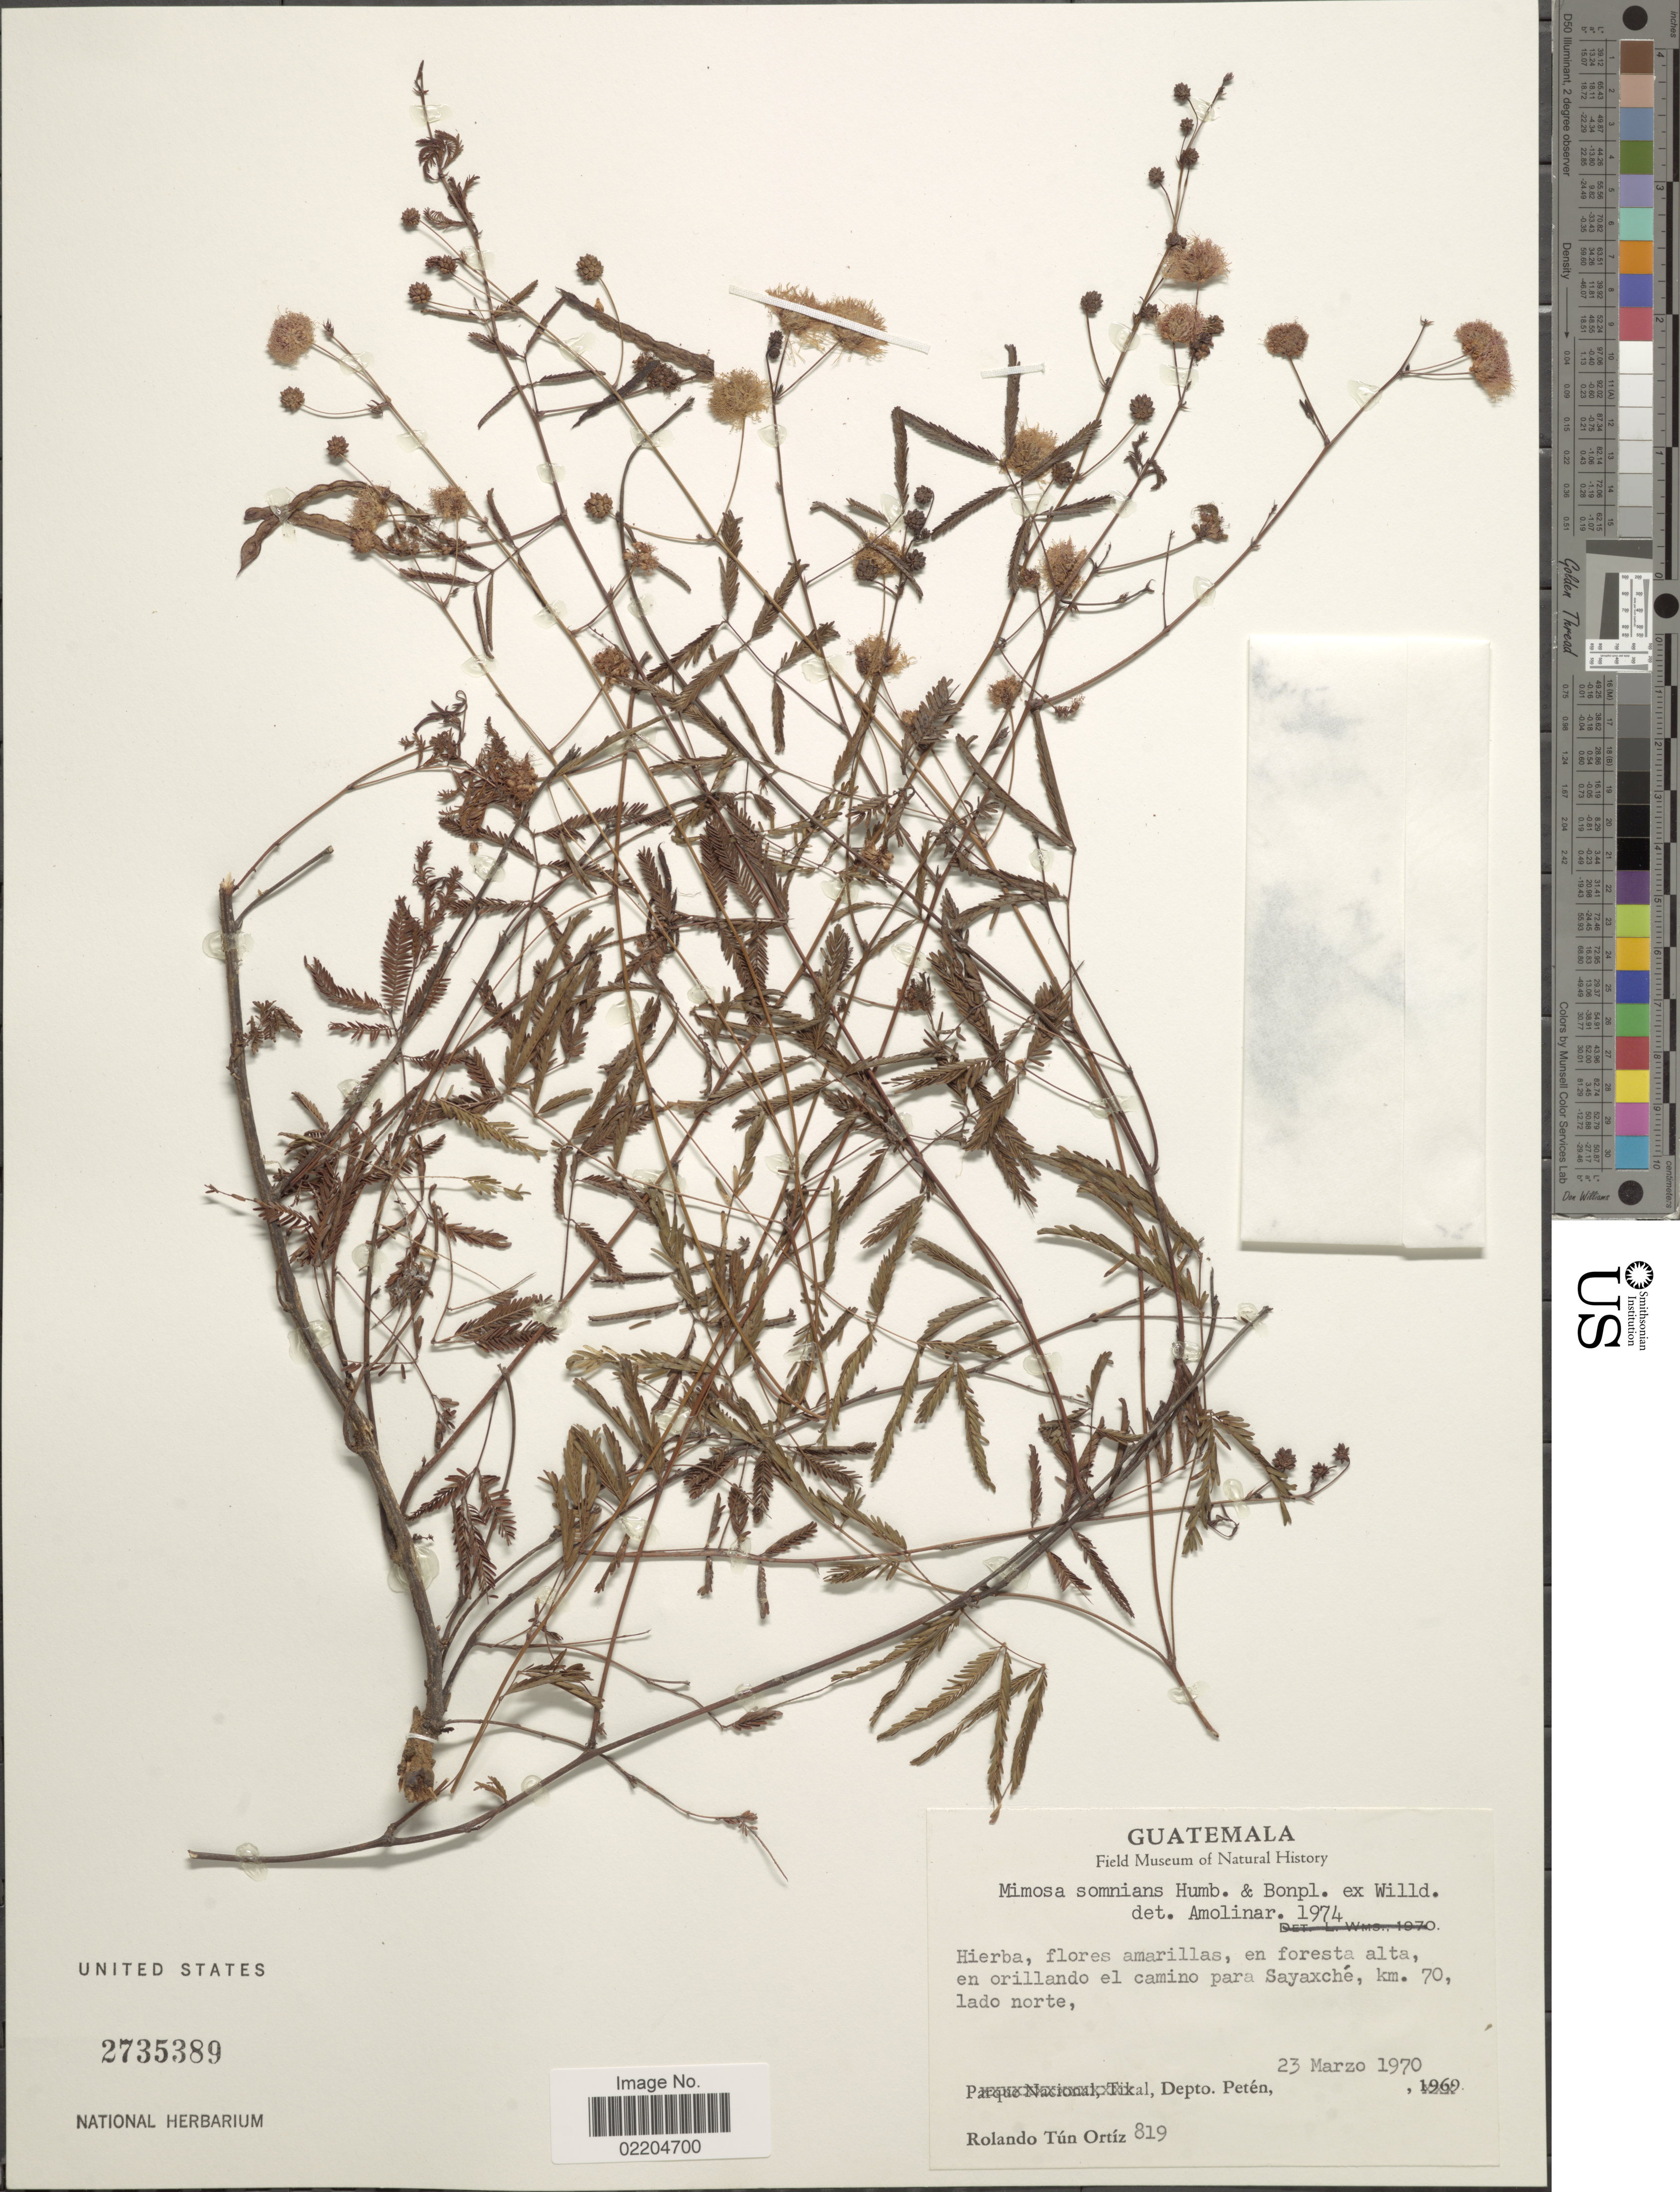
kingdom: Plantae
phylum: Tracheophyta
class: Magnoliopsida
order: Fabales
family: Fabaceae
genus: Mimosa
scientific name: Mimosa somnians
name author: Humb. & Bonpl. ex Willd.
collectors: R. T. Ortíz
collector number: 819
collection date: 1970-03-23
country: Guatemala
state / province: El Petén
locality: Depto. Peten, En orillando el camino para Sayaxche, km 70 lado norte.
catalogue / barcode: US 2735389